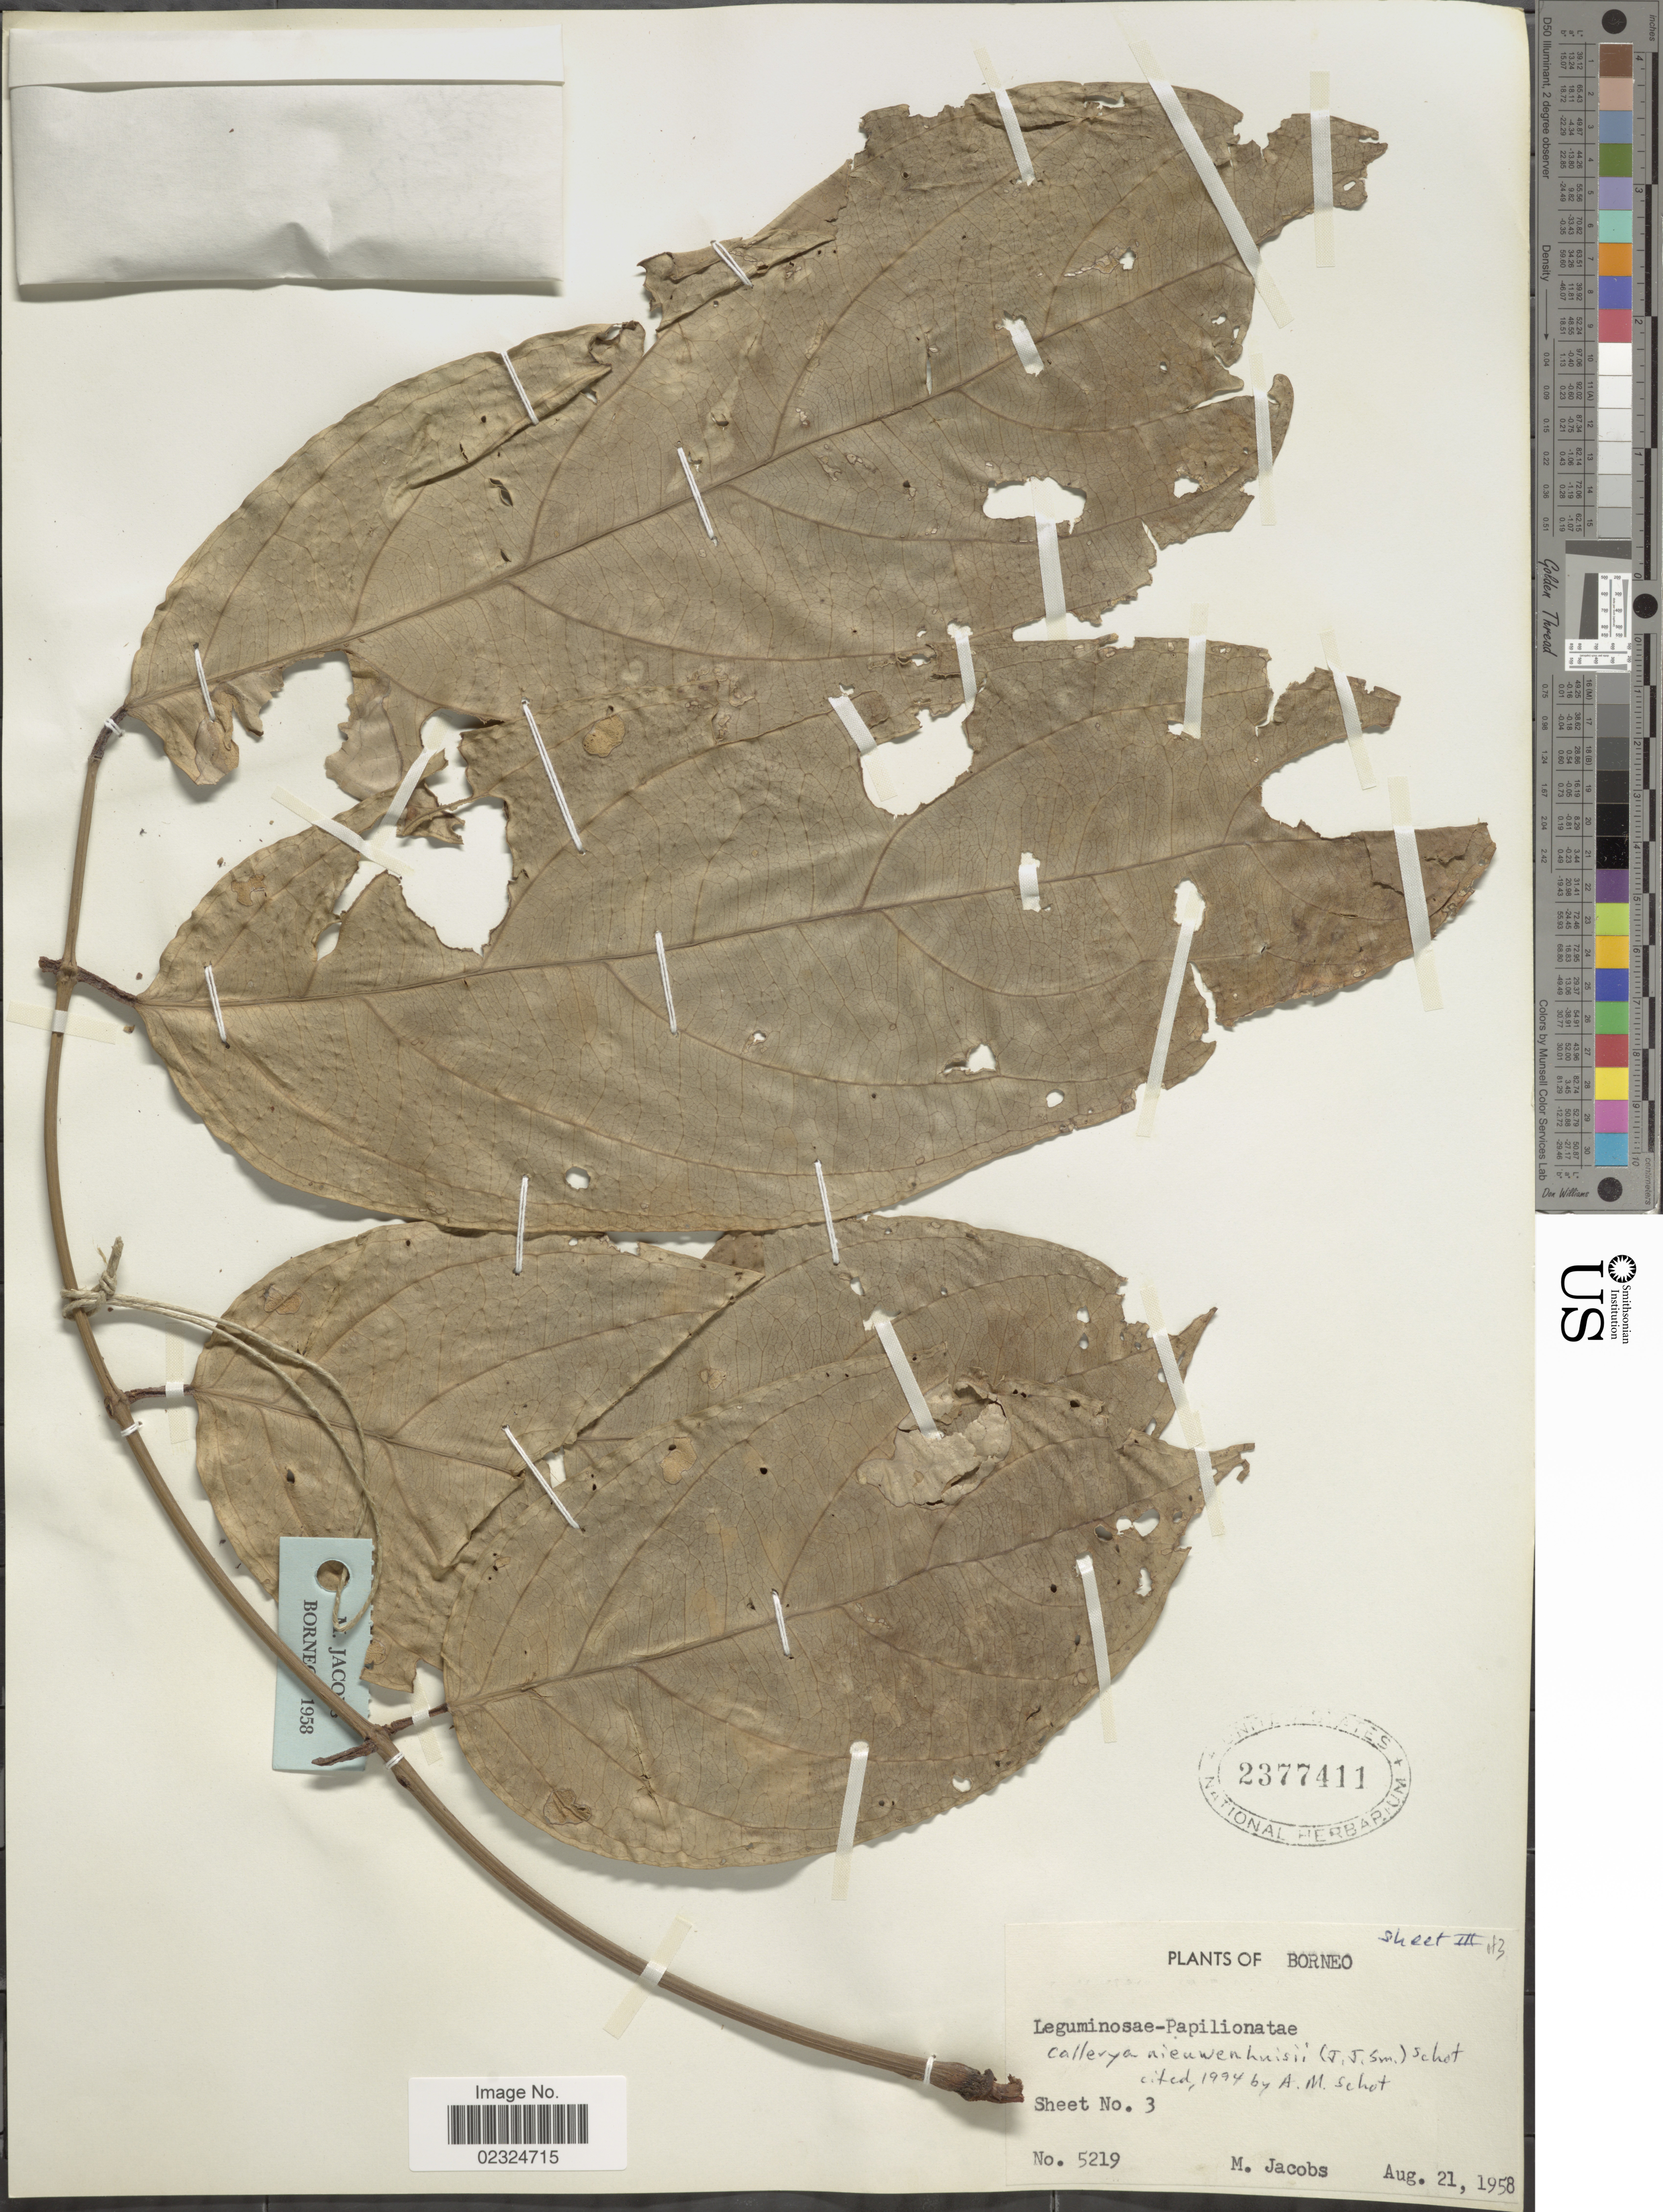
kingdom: Plantae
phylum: Tracheophyta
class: Magnoliopsida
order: Fabales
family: Fabaceae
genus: Whitfordiodendron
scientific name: Whitfordiodendron nieuwenhusii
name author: (J.J. Sm.) Dunn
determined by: Strong, Mark T., (BOT), Smithsonian Institution - National Museum of Natural History (UNITED STATES)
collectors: M. Jacobs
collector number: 5219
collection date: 1958-08-21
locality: Borneo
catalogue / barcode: US 2377411